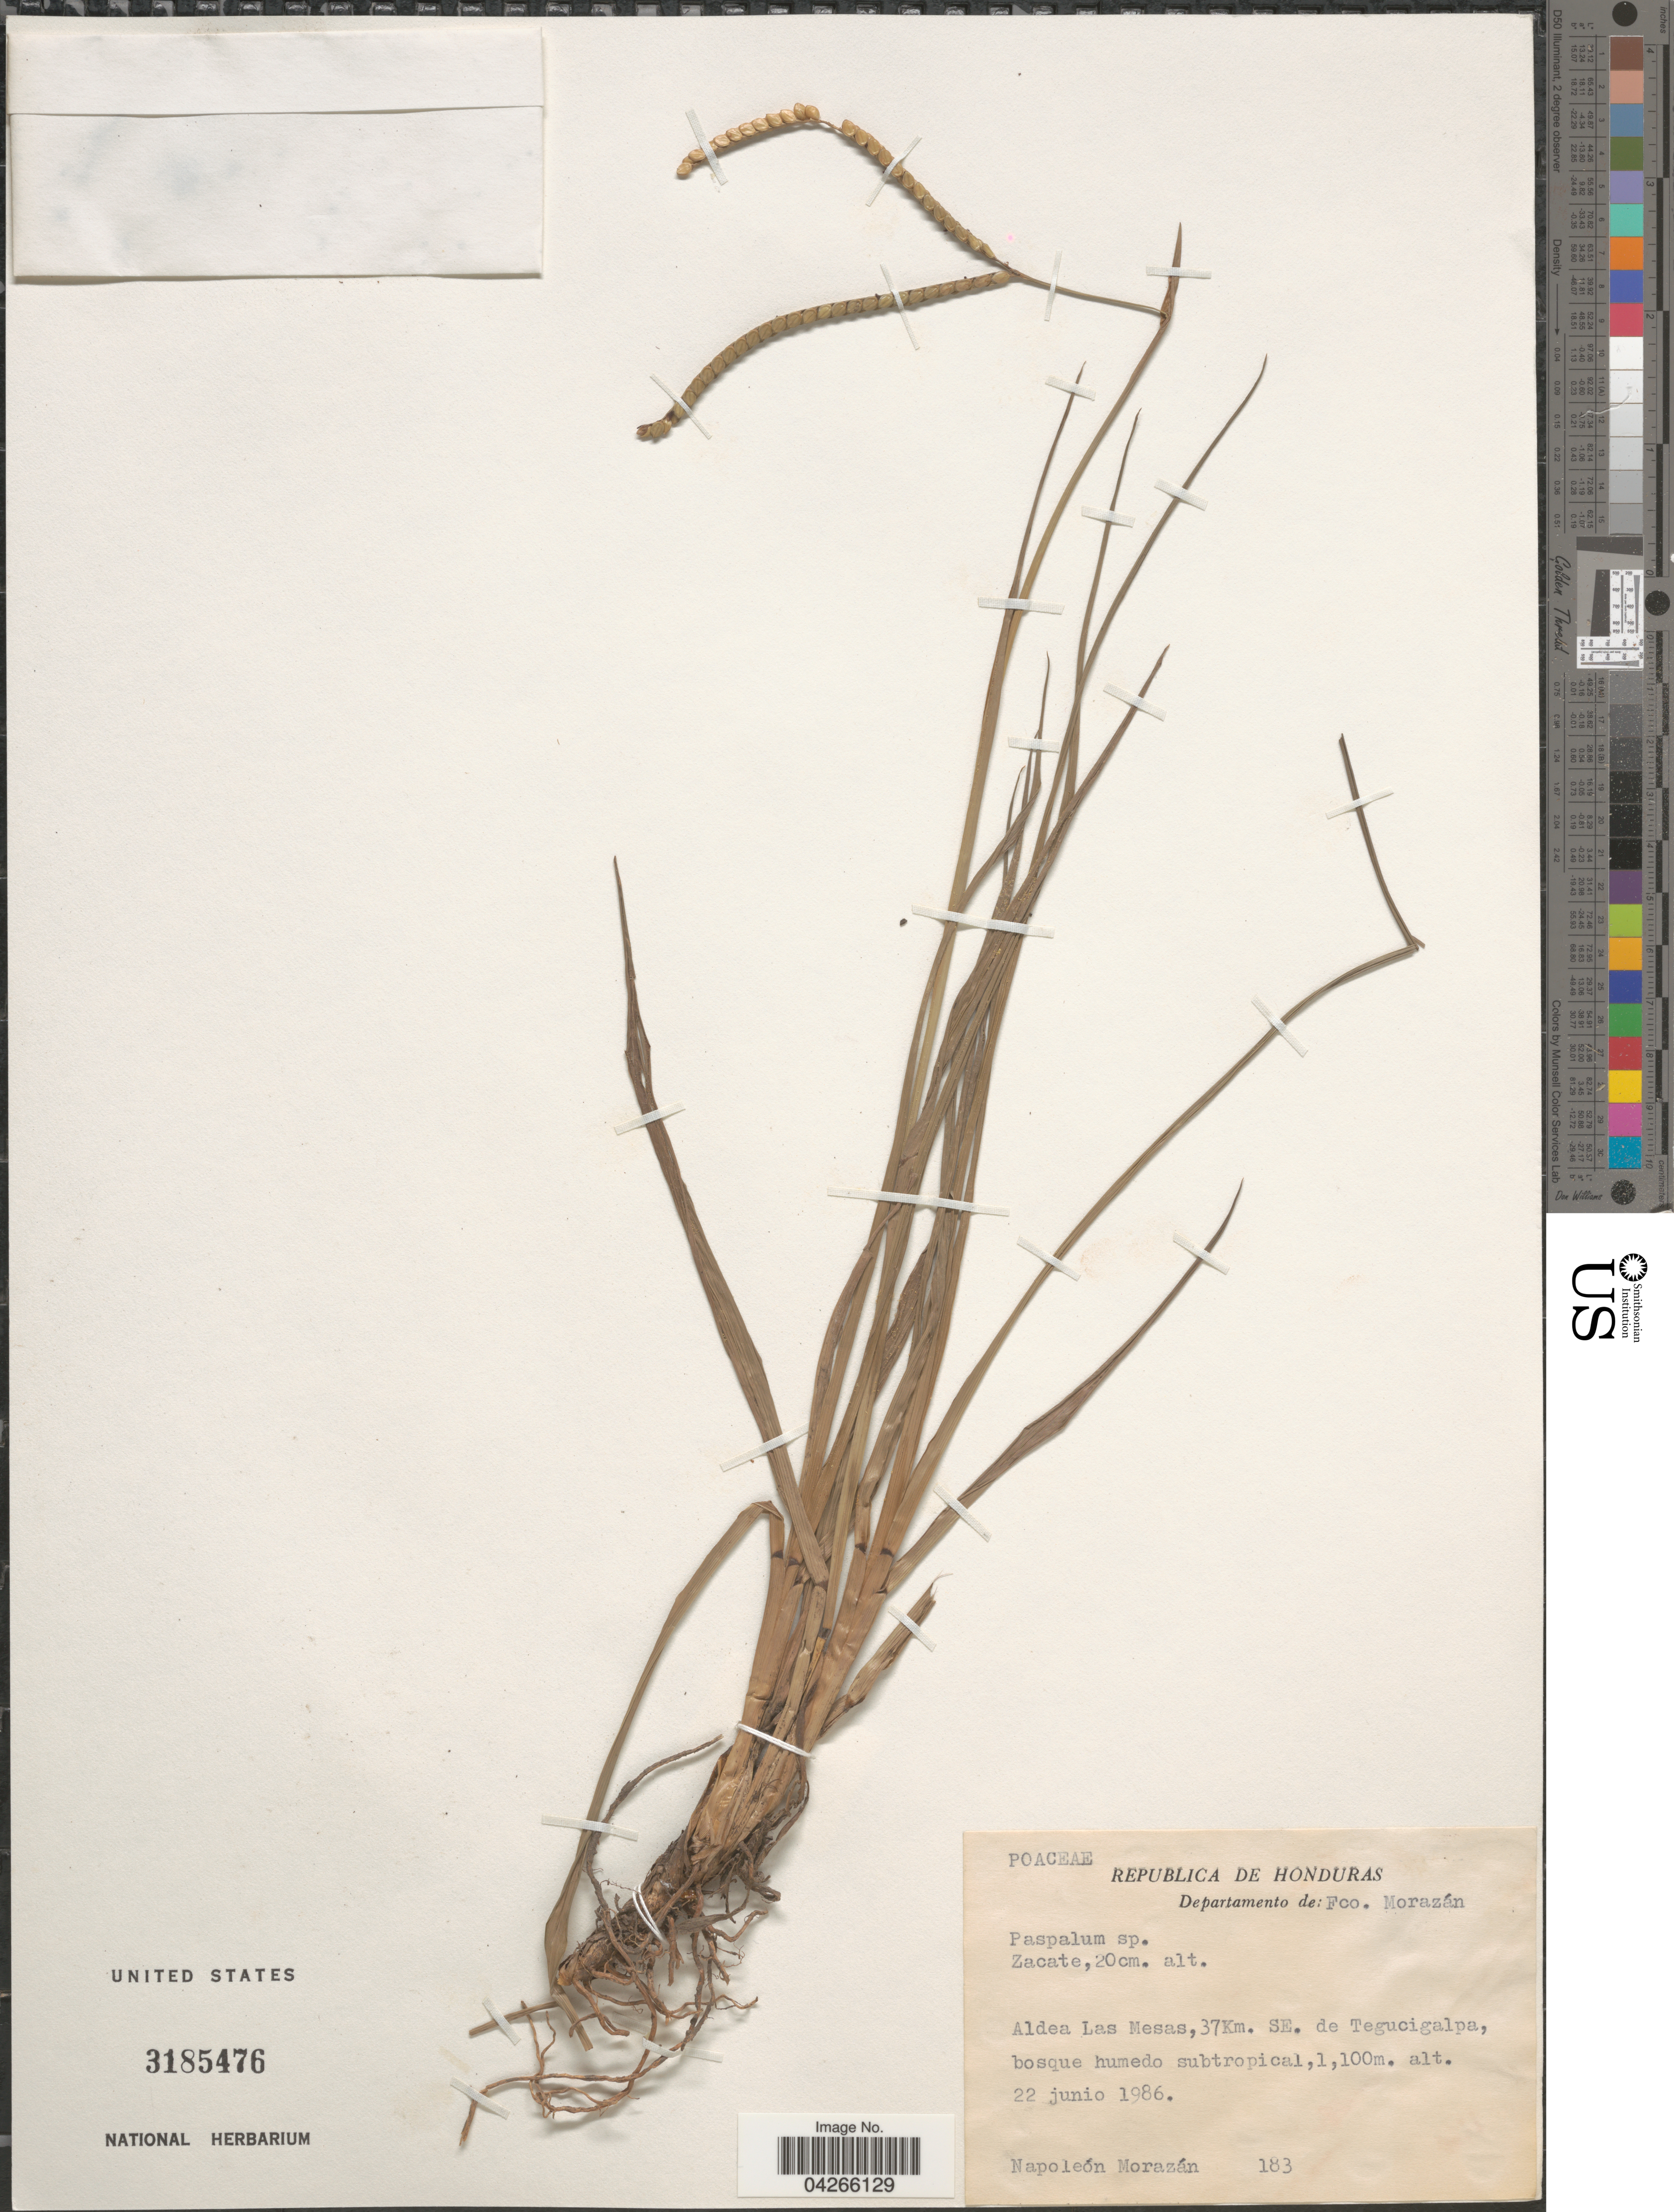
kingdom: Plantae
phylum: Tracheophyta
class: Liliopsida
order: Poales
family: Poaceae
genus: Paspalum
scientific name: Paspalum sp.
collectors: N. Morazan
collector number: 183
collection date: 1986-06-22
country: Honduras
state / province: Fco. Morazán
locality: Departamento de: Fco. Morazán. Aldea Las Mesas, 37Km. SE. de Tegucigalpa, bosque humedo subtropical.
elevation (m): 1100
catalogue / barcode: US 3185476